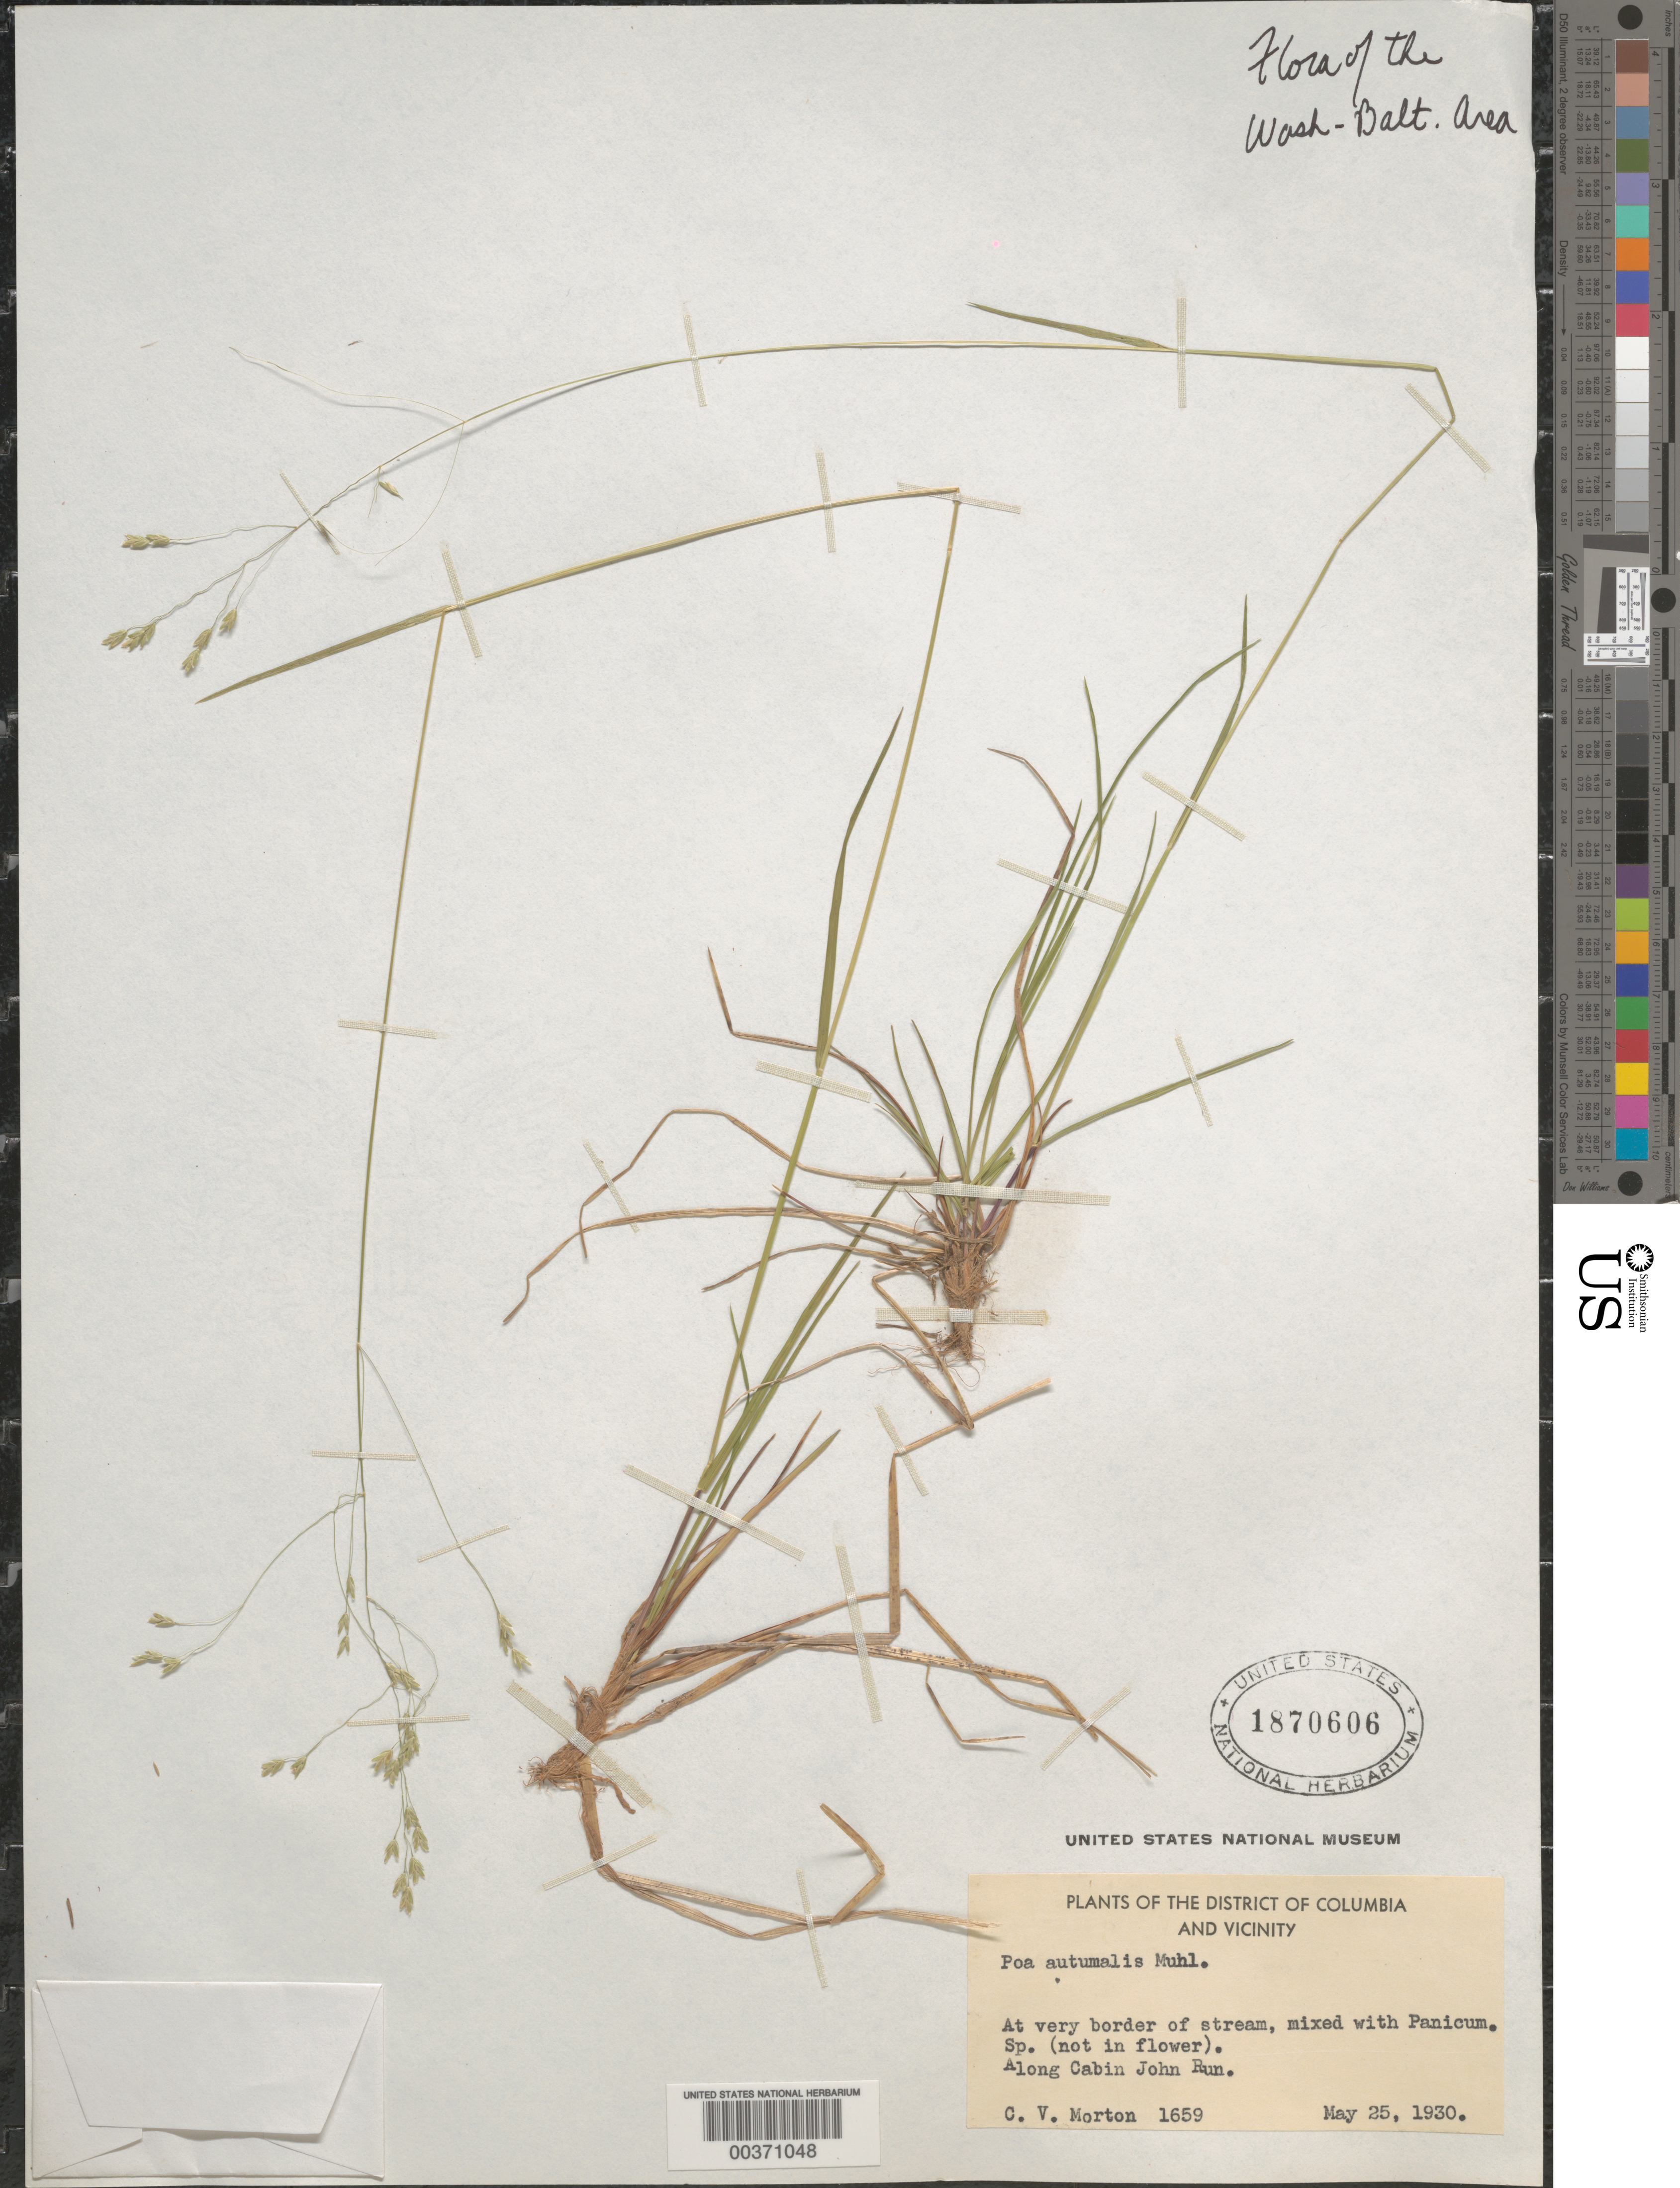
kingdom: Plantae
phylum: Tracheophyta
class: Liliopsida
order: Poales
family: Poaceae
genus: Poa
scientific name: Poa autumnalis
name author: Muhl. ex Elliott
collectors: C. V. Morton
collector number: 1659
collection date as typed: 25 May 1930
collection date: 1930-05-25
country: United States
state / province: Maryland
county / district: Montgomery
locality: Cabin John Run C. & O. Canal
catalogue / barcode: US 1870606